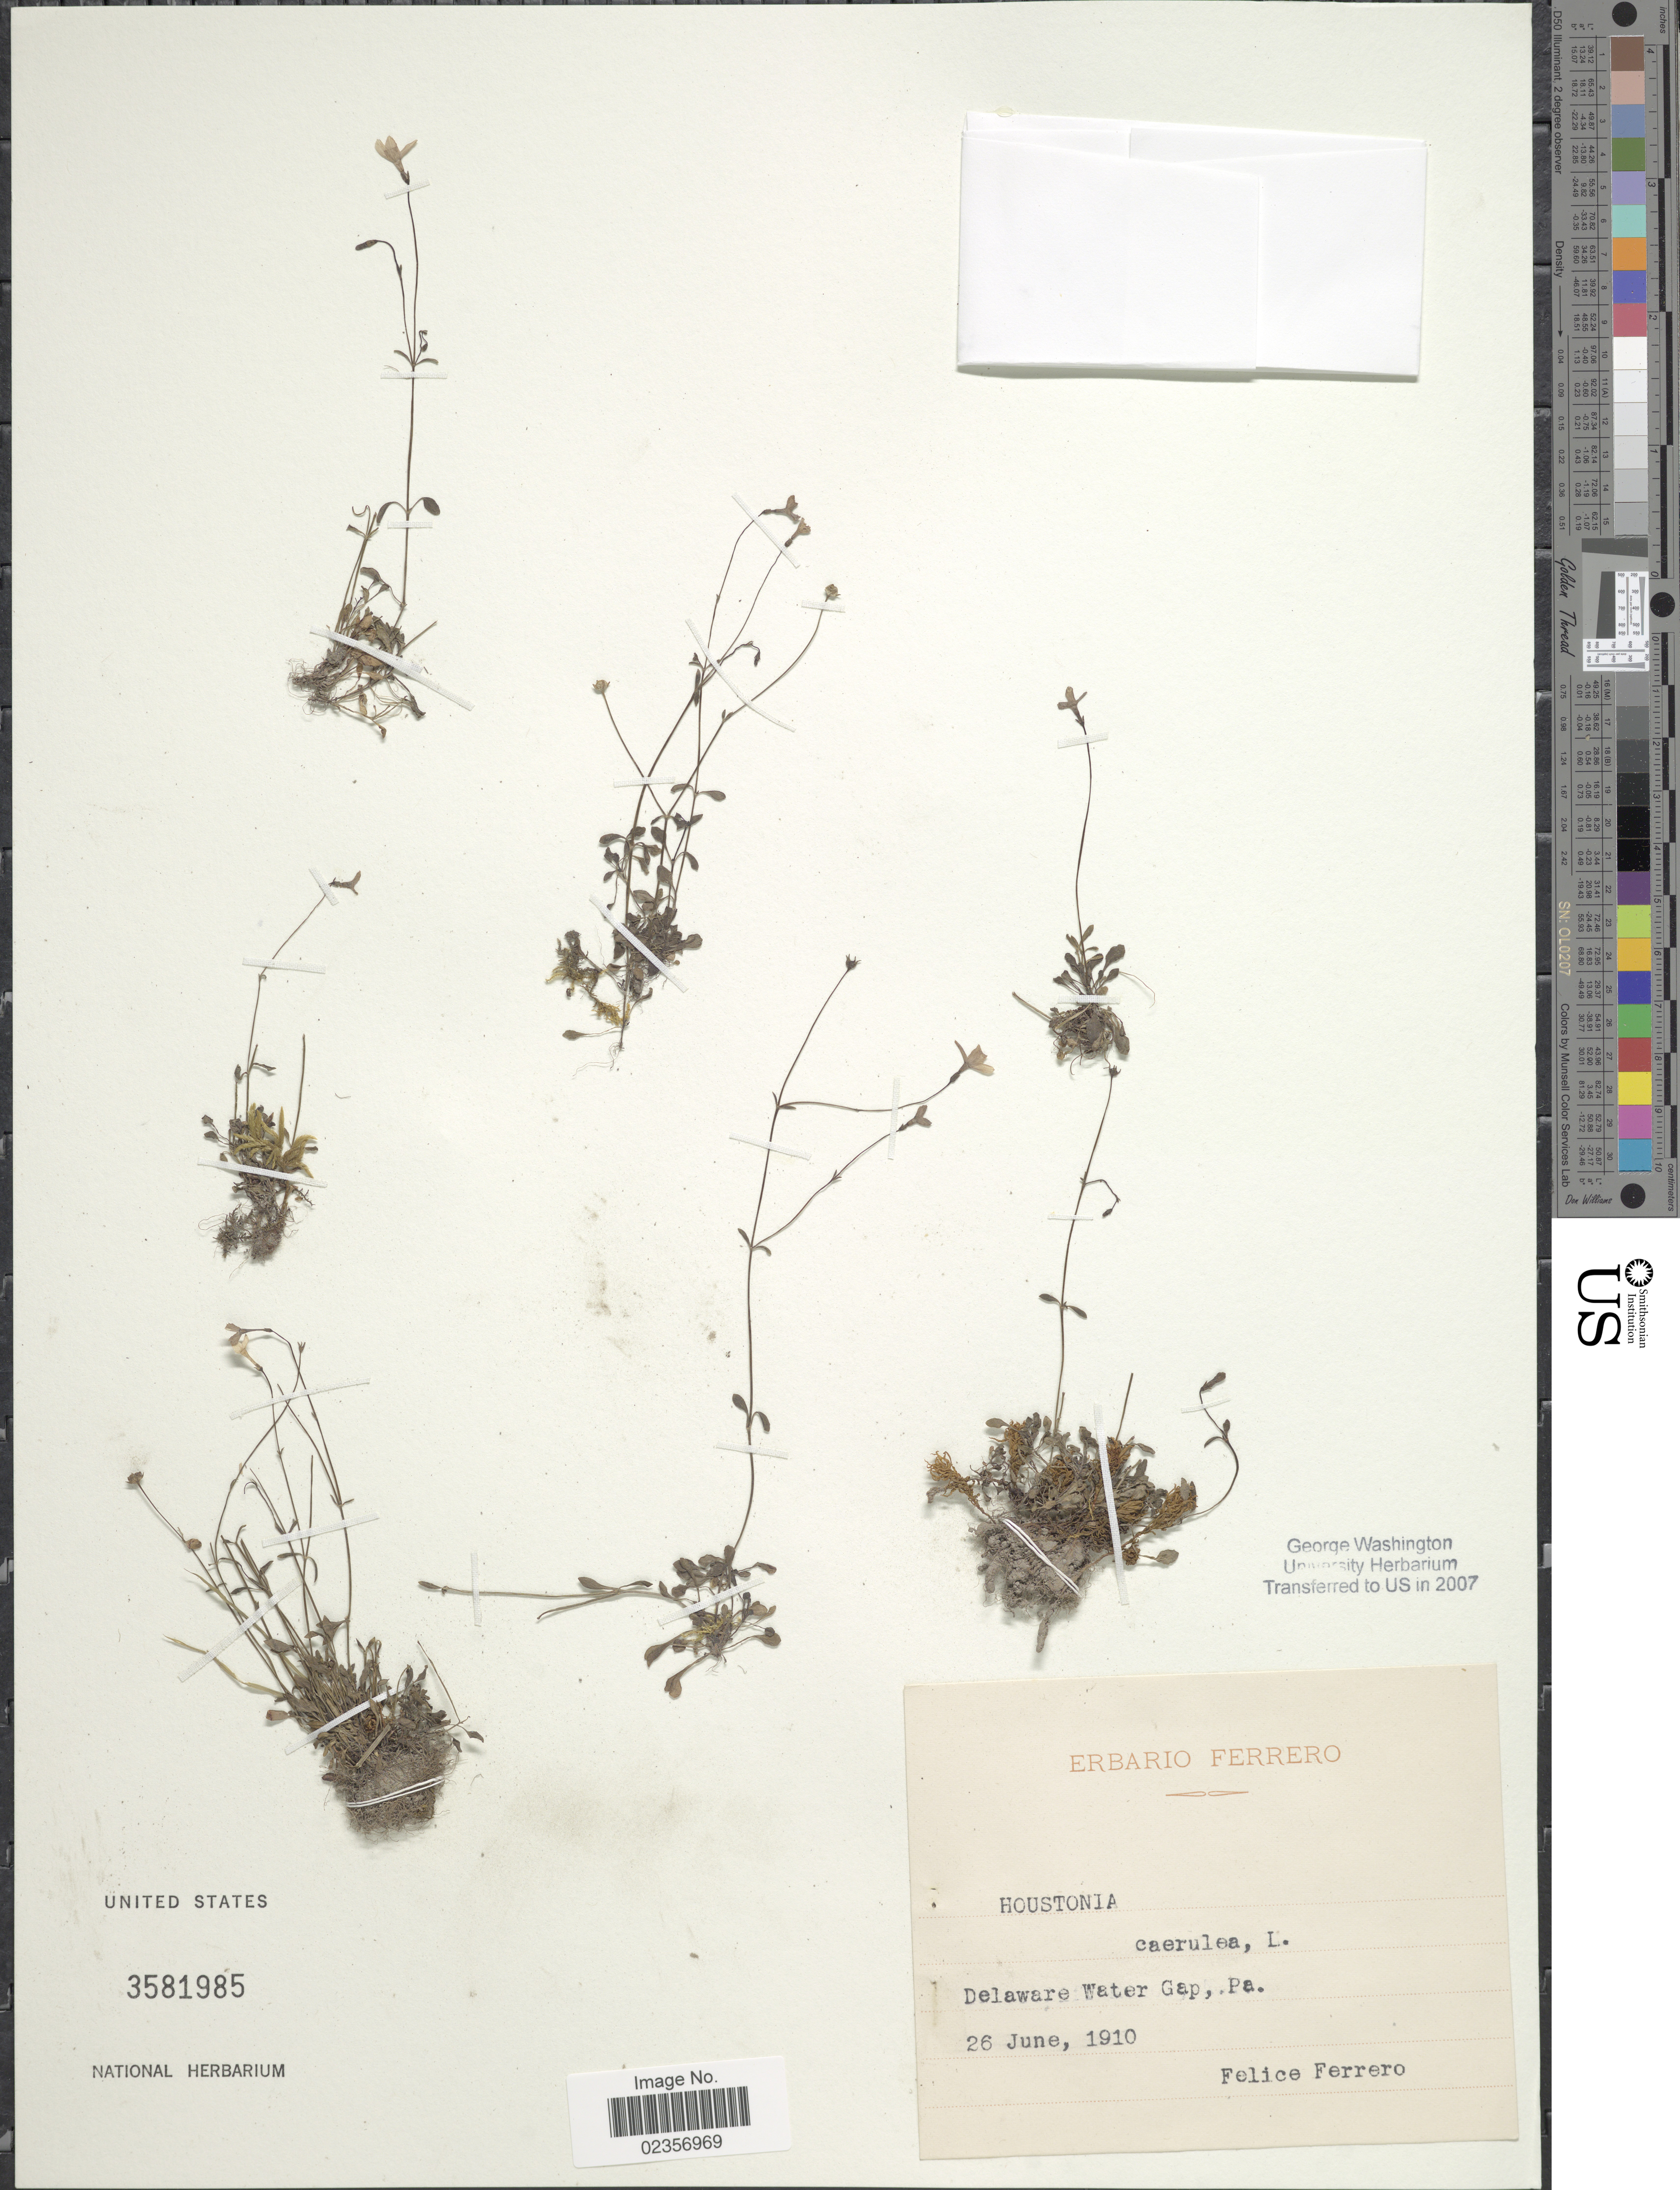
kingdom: Plantae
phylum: Tracheophyta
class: Magnoliopsida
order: Gentianales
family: Rubiaceae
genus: Houstonia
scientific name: Houstonia caerulea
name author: L.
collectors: F. Ferrero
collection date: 1910-06-26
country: United States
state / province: Pennsylvania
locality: Delaware Water Gap.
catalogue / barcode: US 3581985